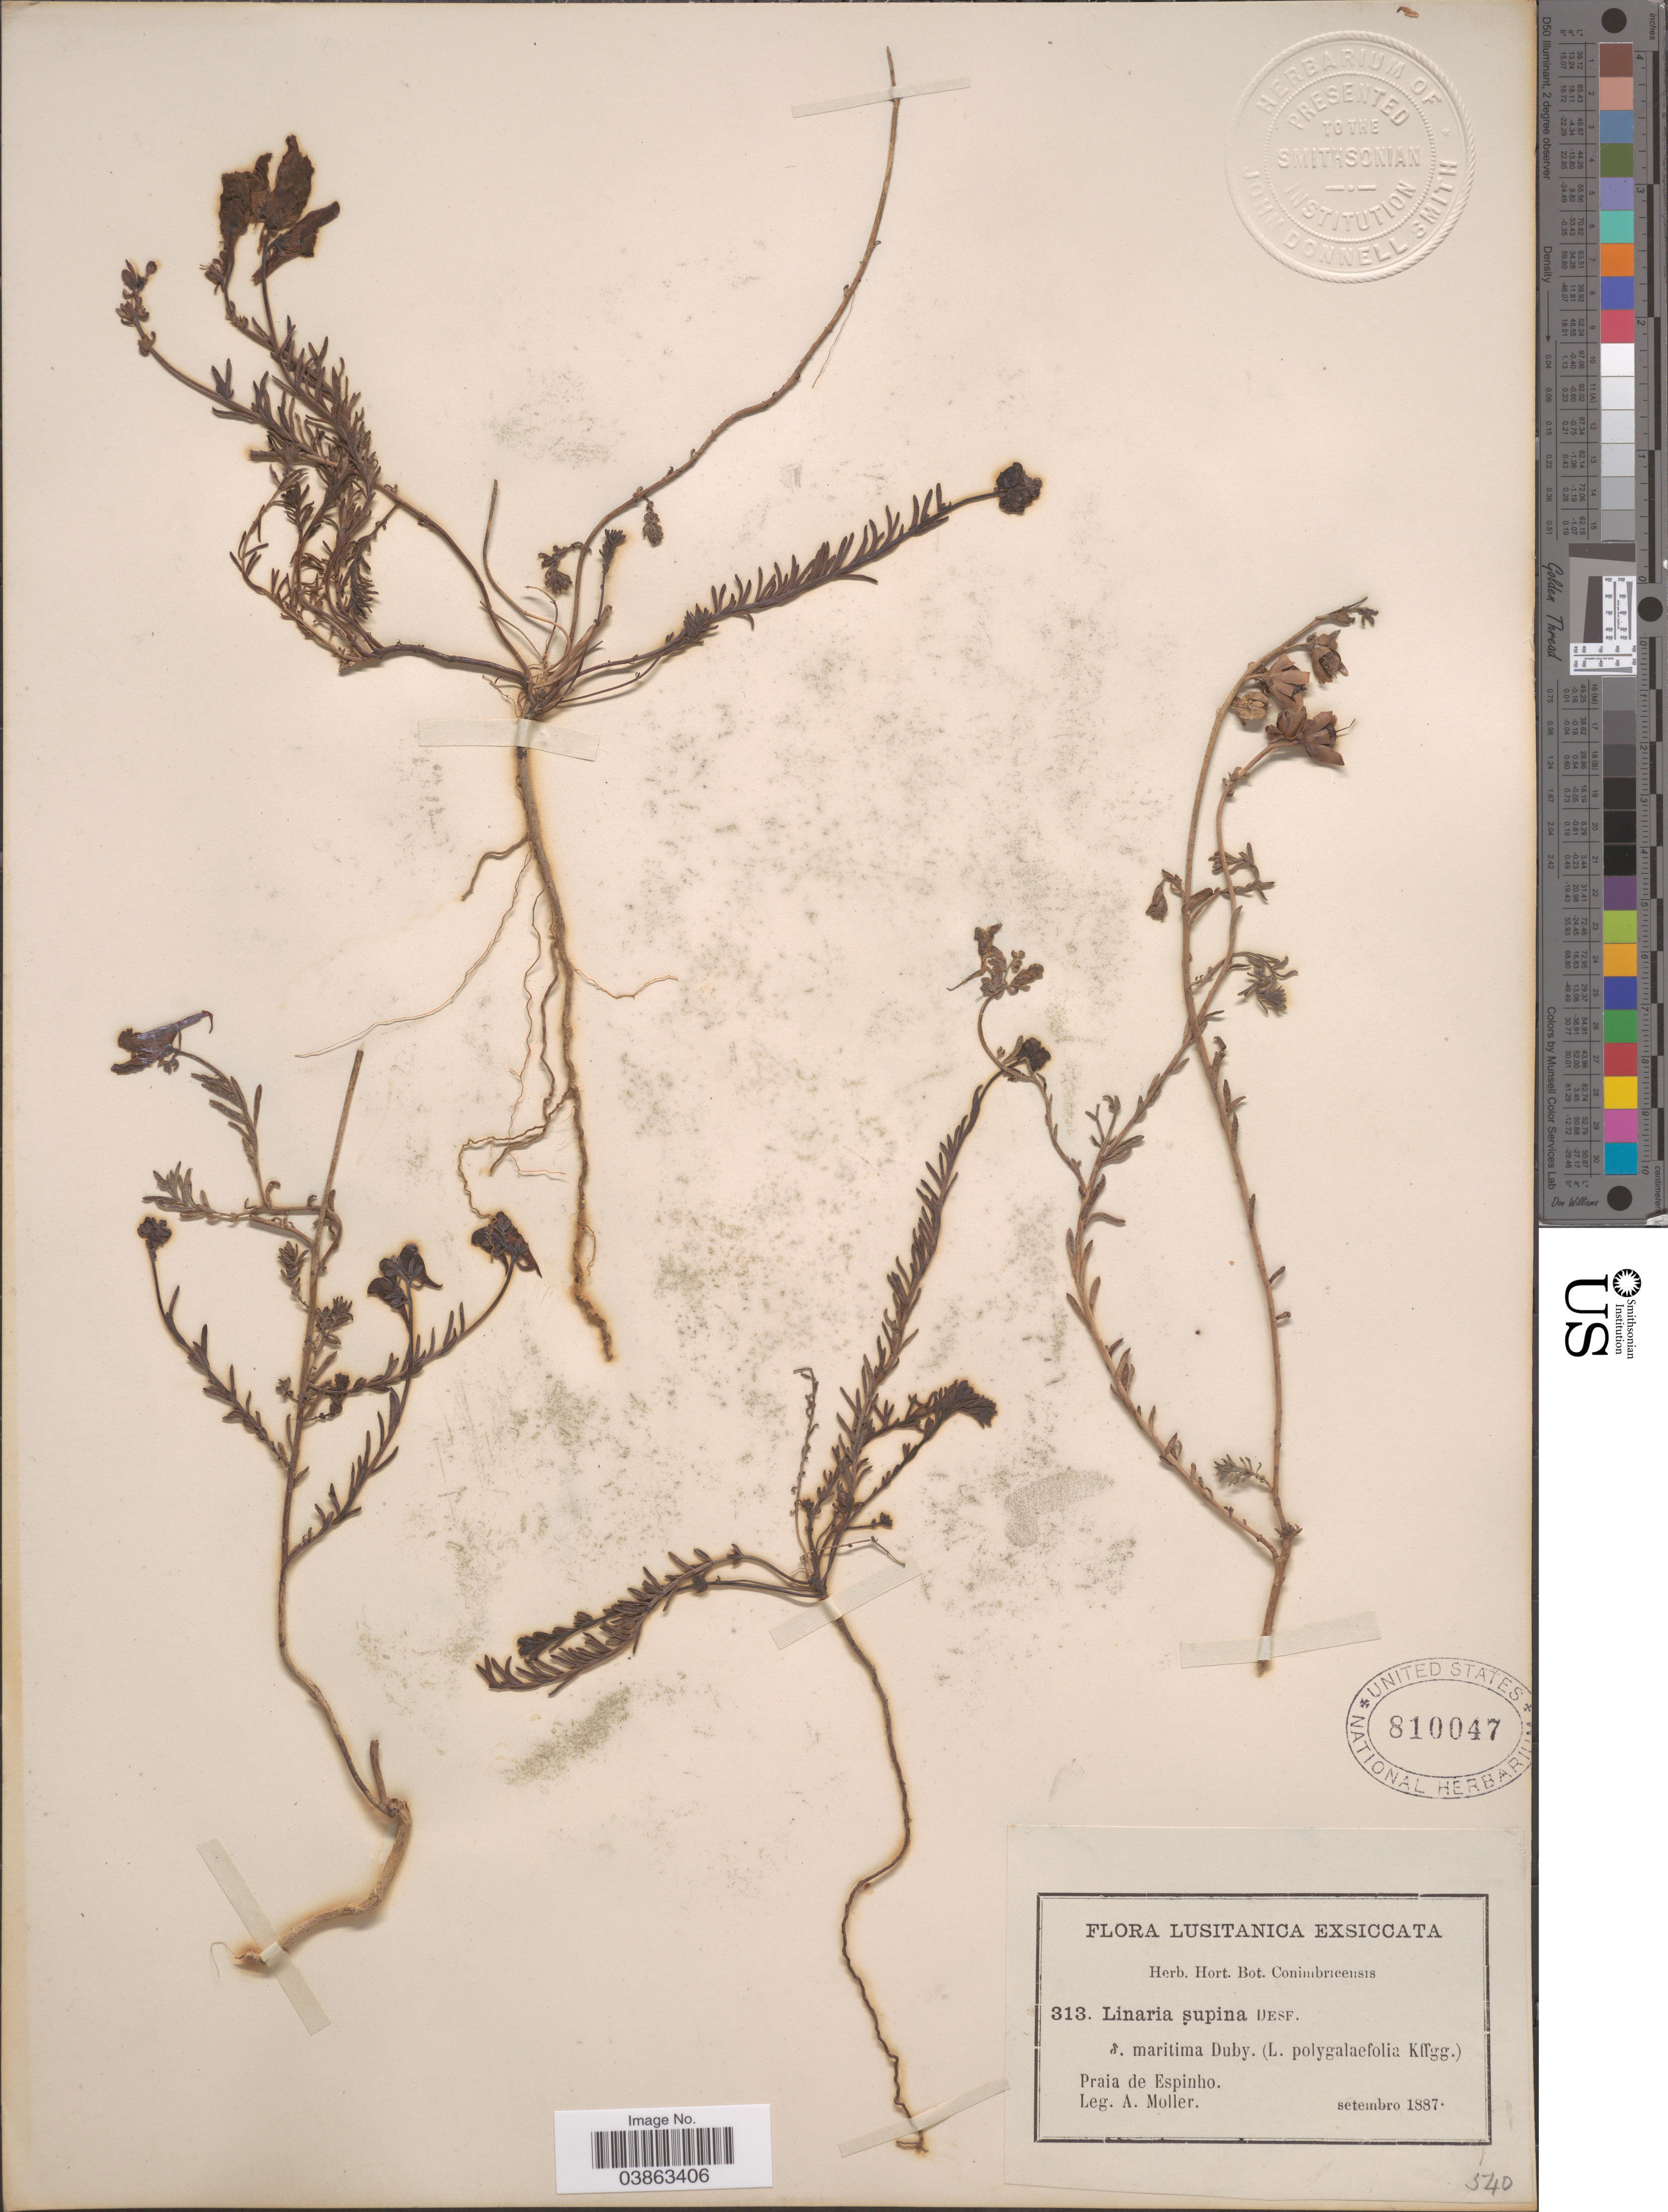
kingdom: Plantae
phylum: Tracheophyta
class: Magnoliopsida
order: Lamiales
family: Plantaginaceae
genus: Linaria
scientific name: Linaria supina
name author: (L.) Chaz.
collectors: A. Moller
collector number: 313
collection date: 1887-09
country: Portugal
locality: Lusitanica. Praia de Espinho.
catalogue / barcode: US 810047